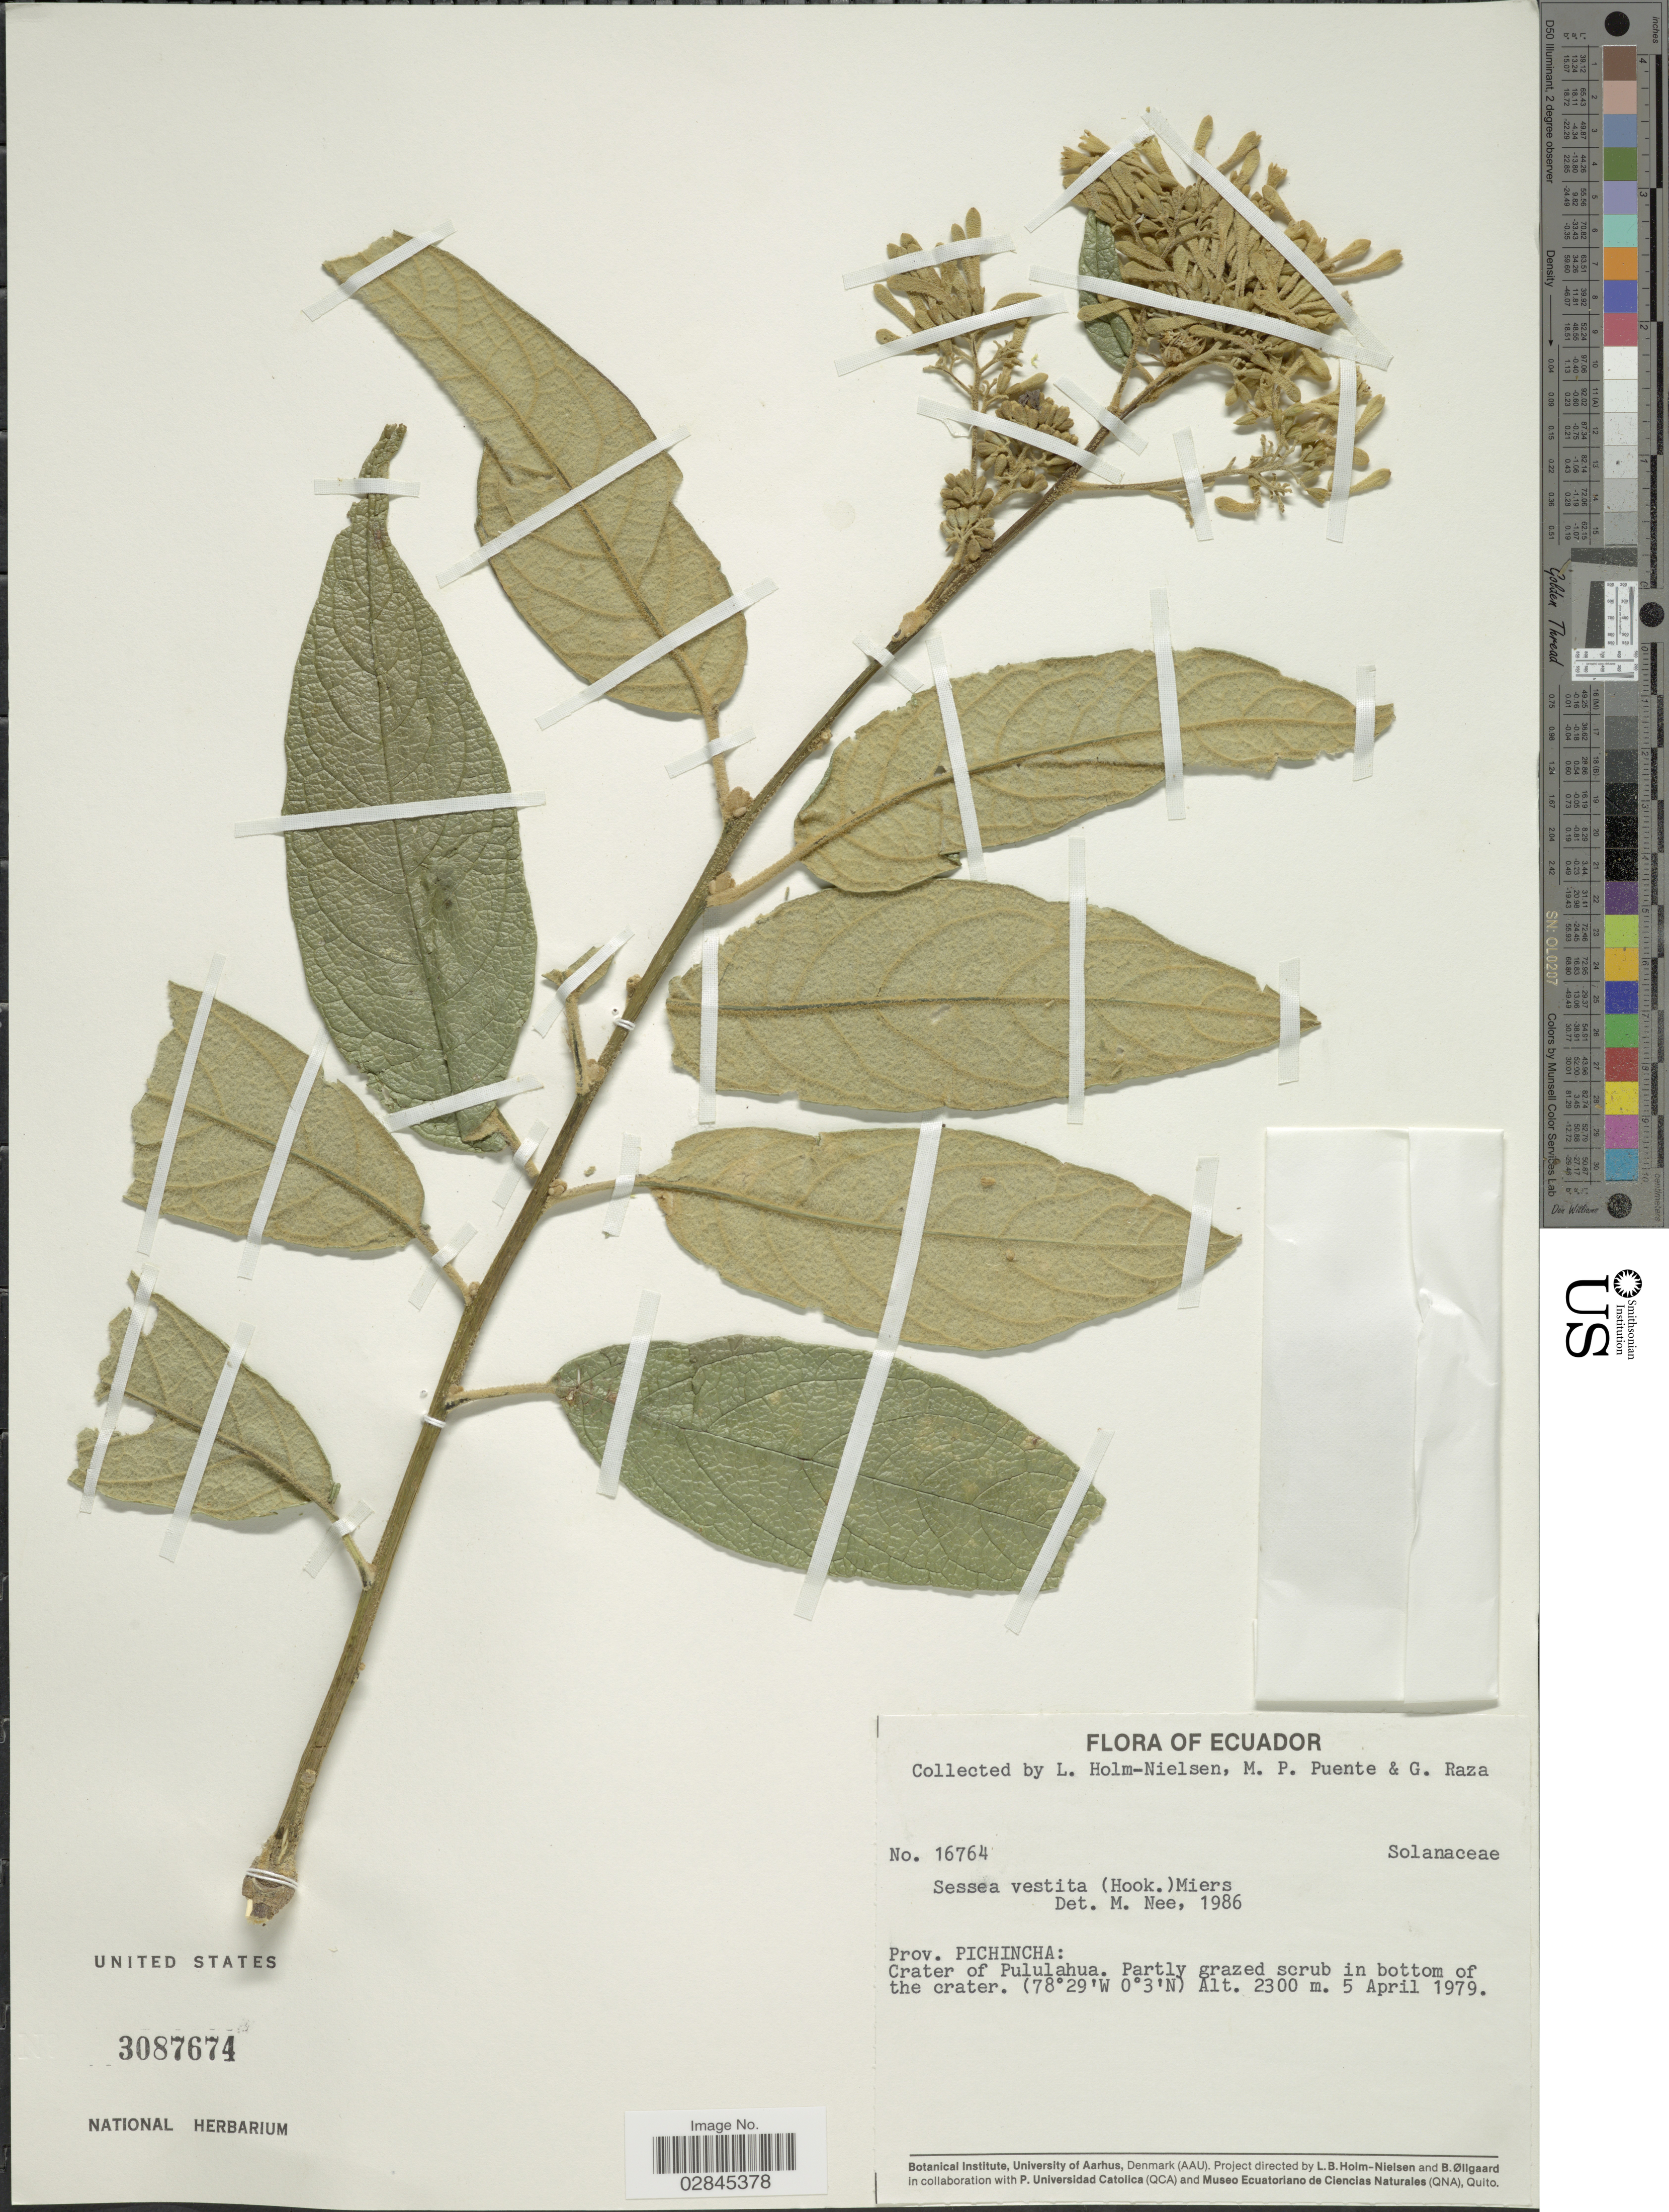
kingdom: Plantae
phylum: Tracheophyta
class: Magnoliopsida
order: Solanales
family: Solanaceae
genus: Cestrum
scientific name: Cestrum vestitum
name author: Hook.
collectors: L. Holm-Nielsen, M. Puente & G. Raza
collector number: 16764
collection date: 1979-04-05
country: Ecuador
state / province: Pichincha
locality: Crater of Pululahua.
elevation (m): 2300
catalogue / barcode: US 3087674